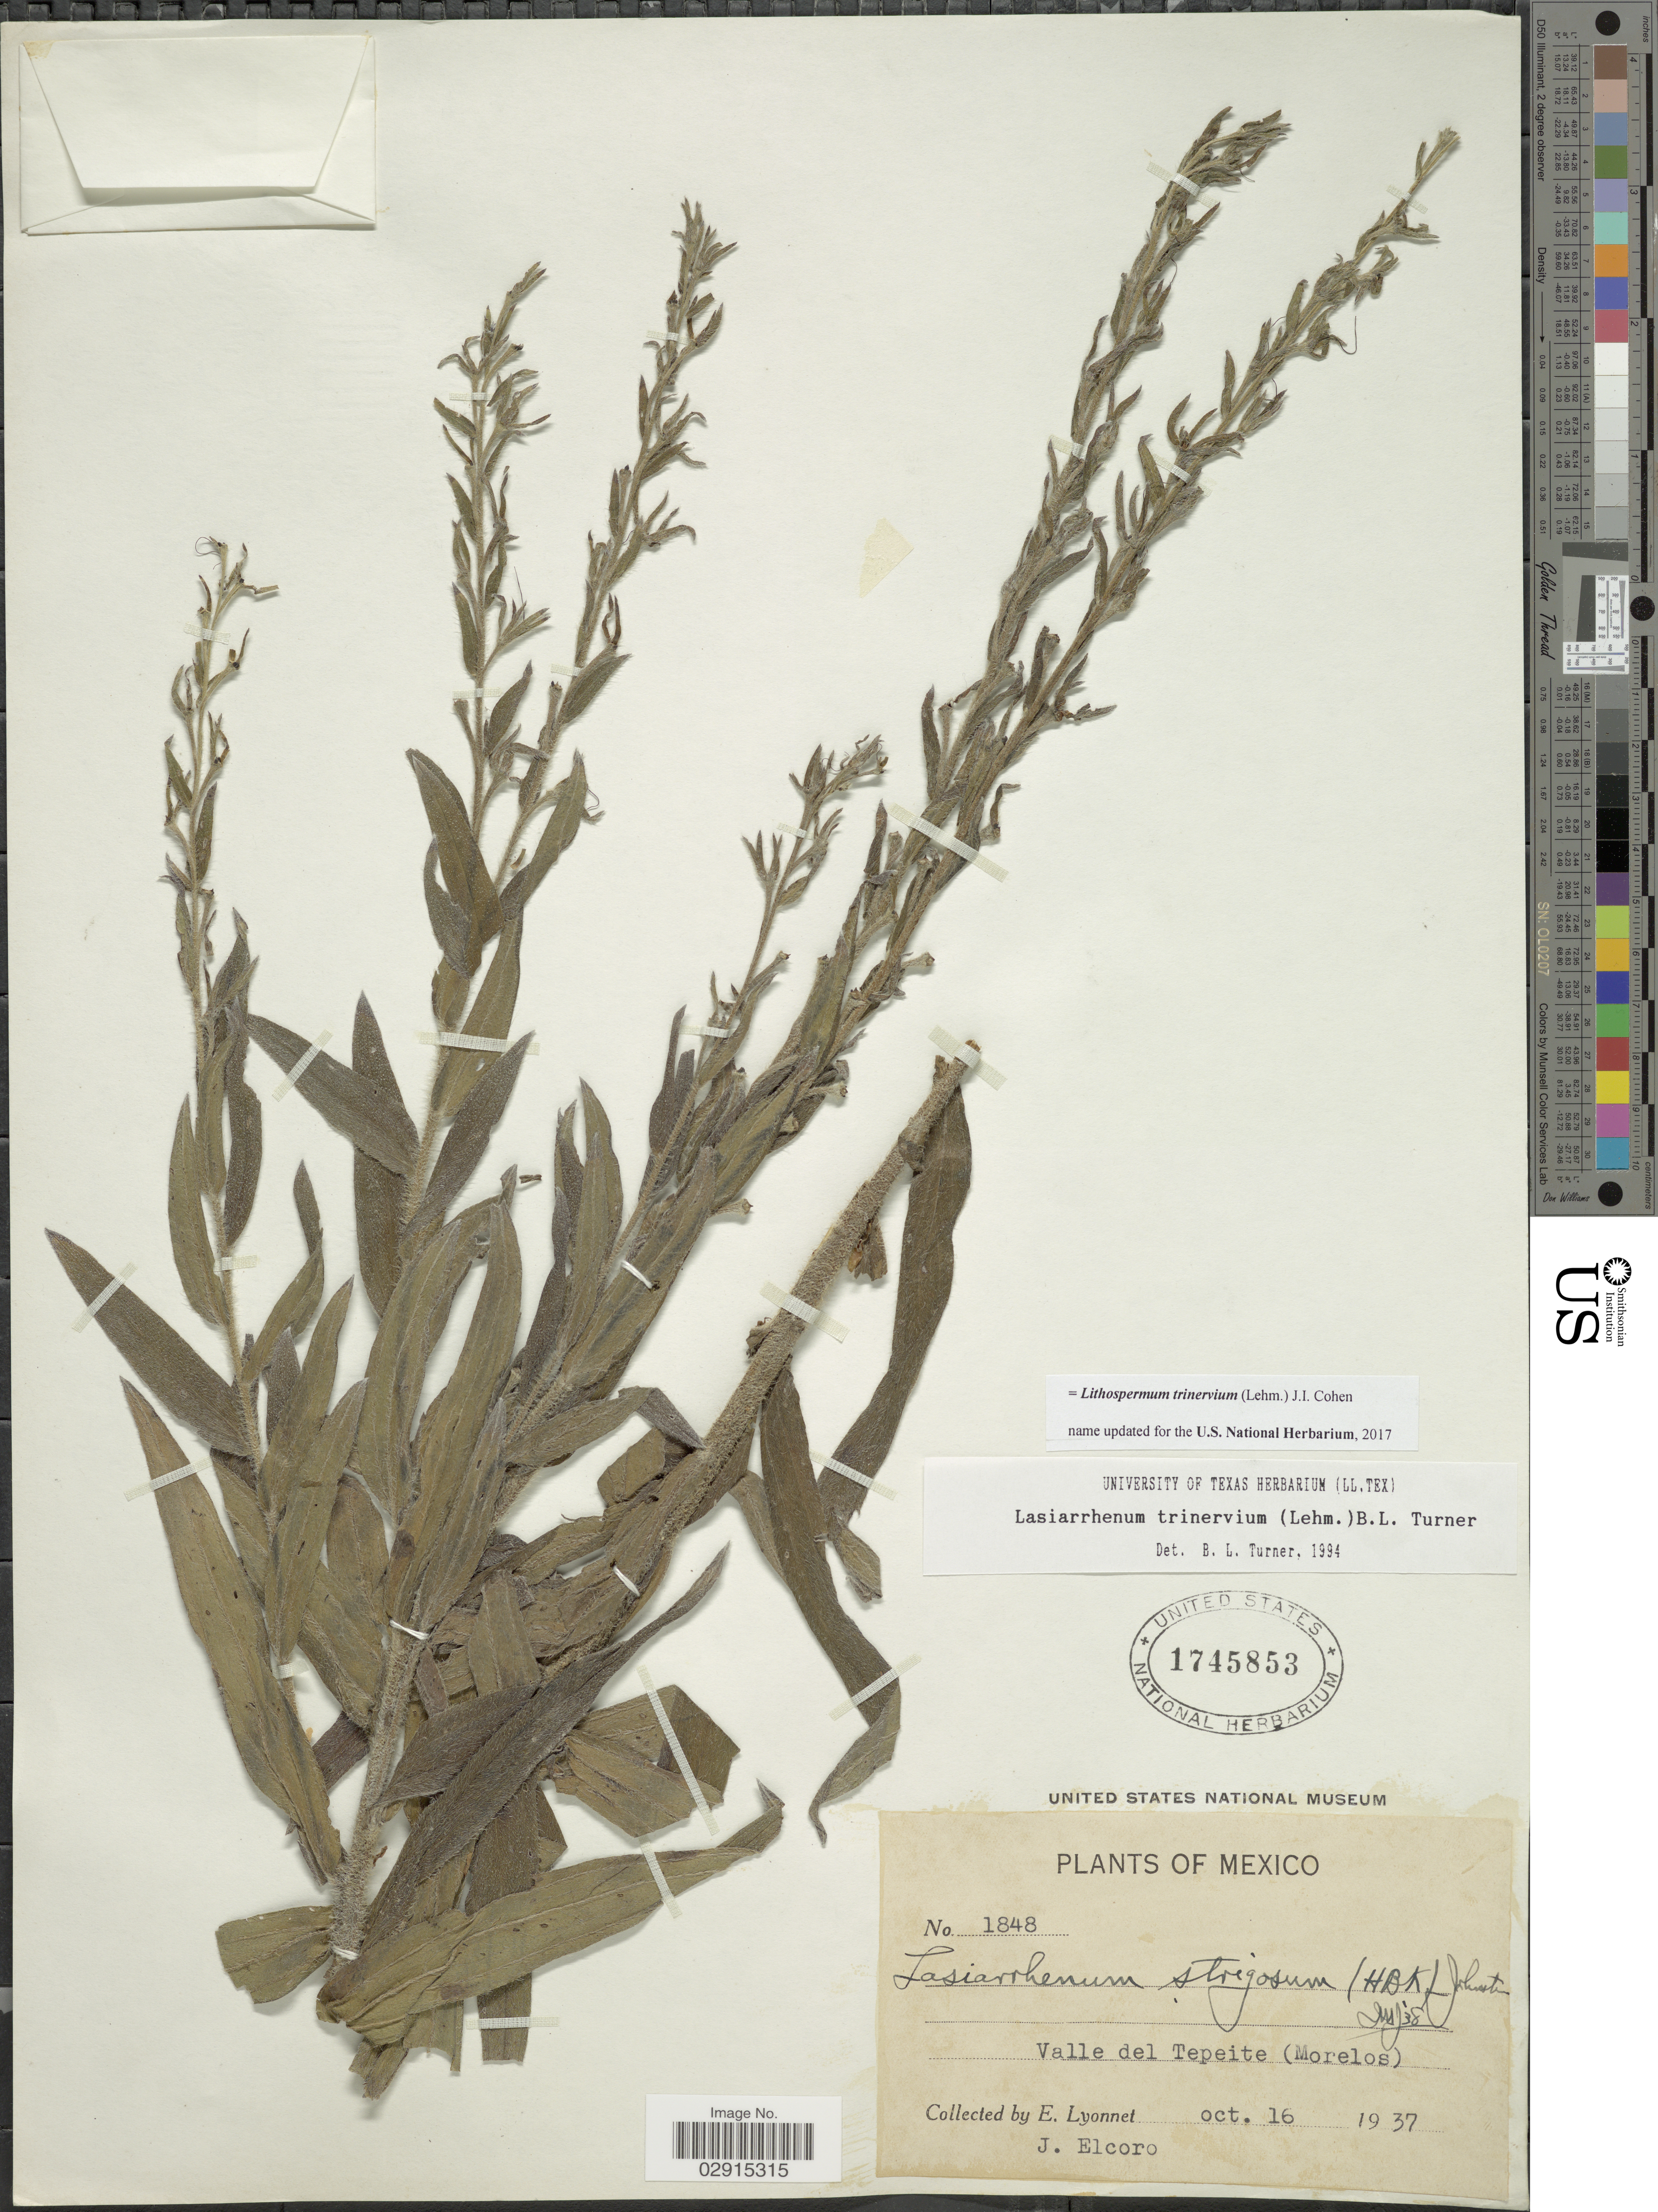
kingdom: Plantae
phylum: Tracheophyta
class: Magnoliopsida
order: Boraginales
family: Boraginaceae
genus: Lithospermum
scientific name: Lithospermum trinervium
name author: (Lehm.) J.I. Cohen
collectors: E. Lyonnet & J. Elcoro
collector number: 1848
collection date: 1937-10-16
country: Mexico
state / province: Morelos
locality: Valle del Tepeite (Morelos).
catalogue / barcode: US 1745853